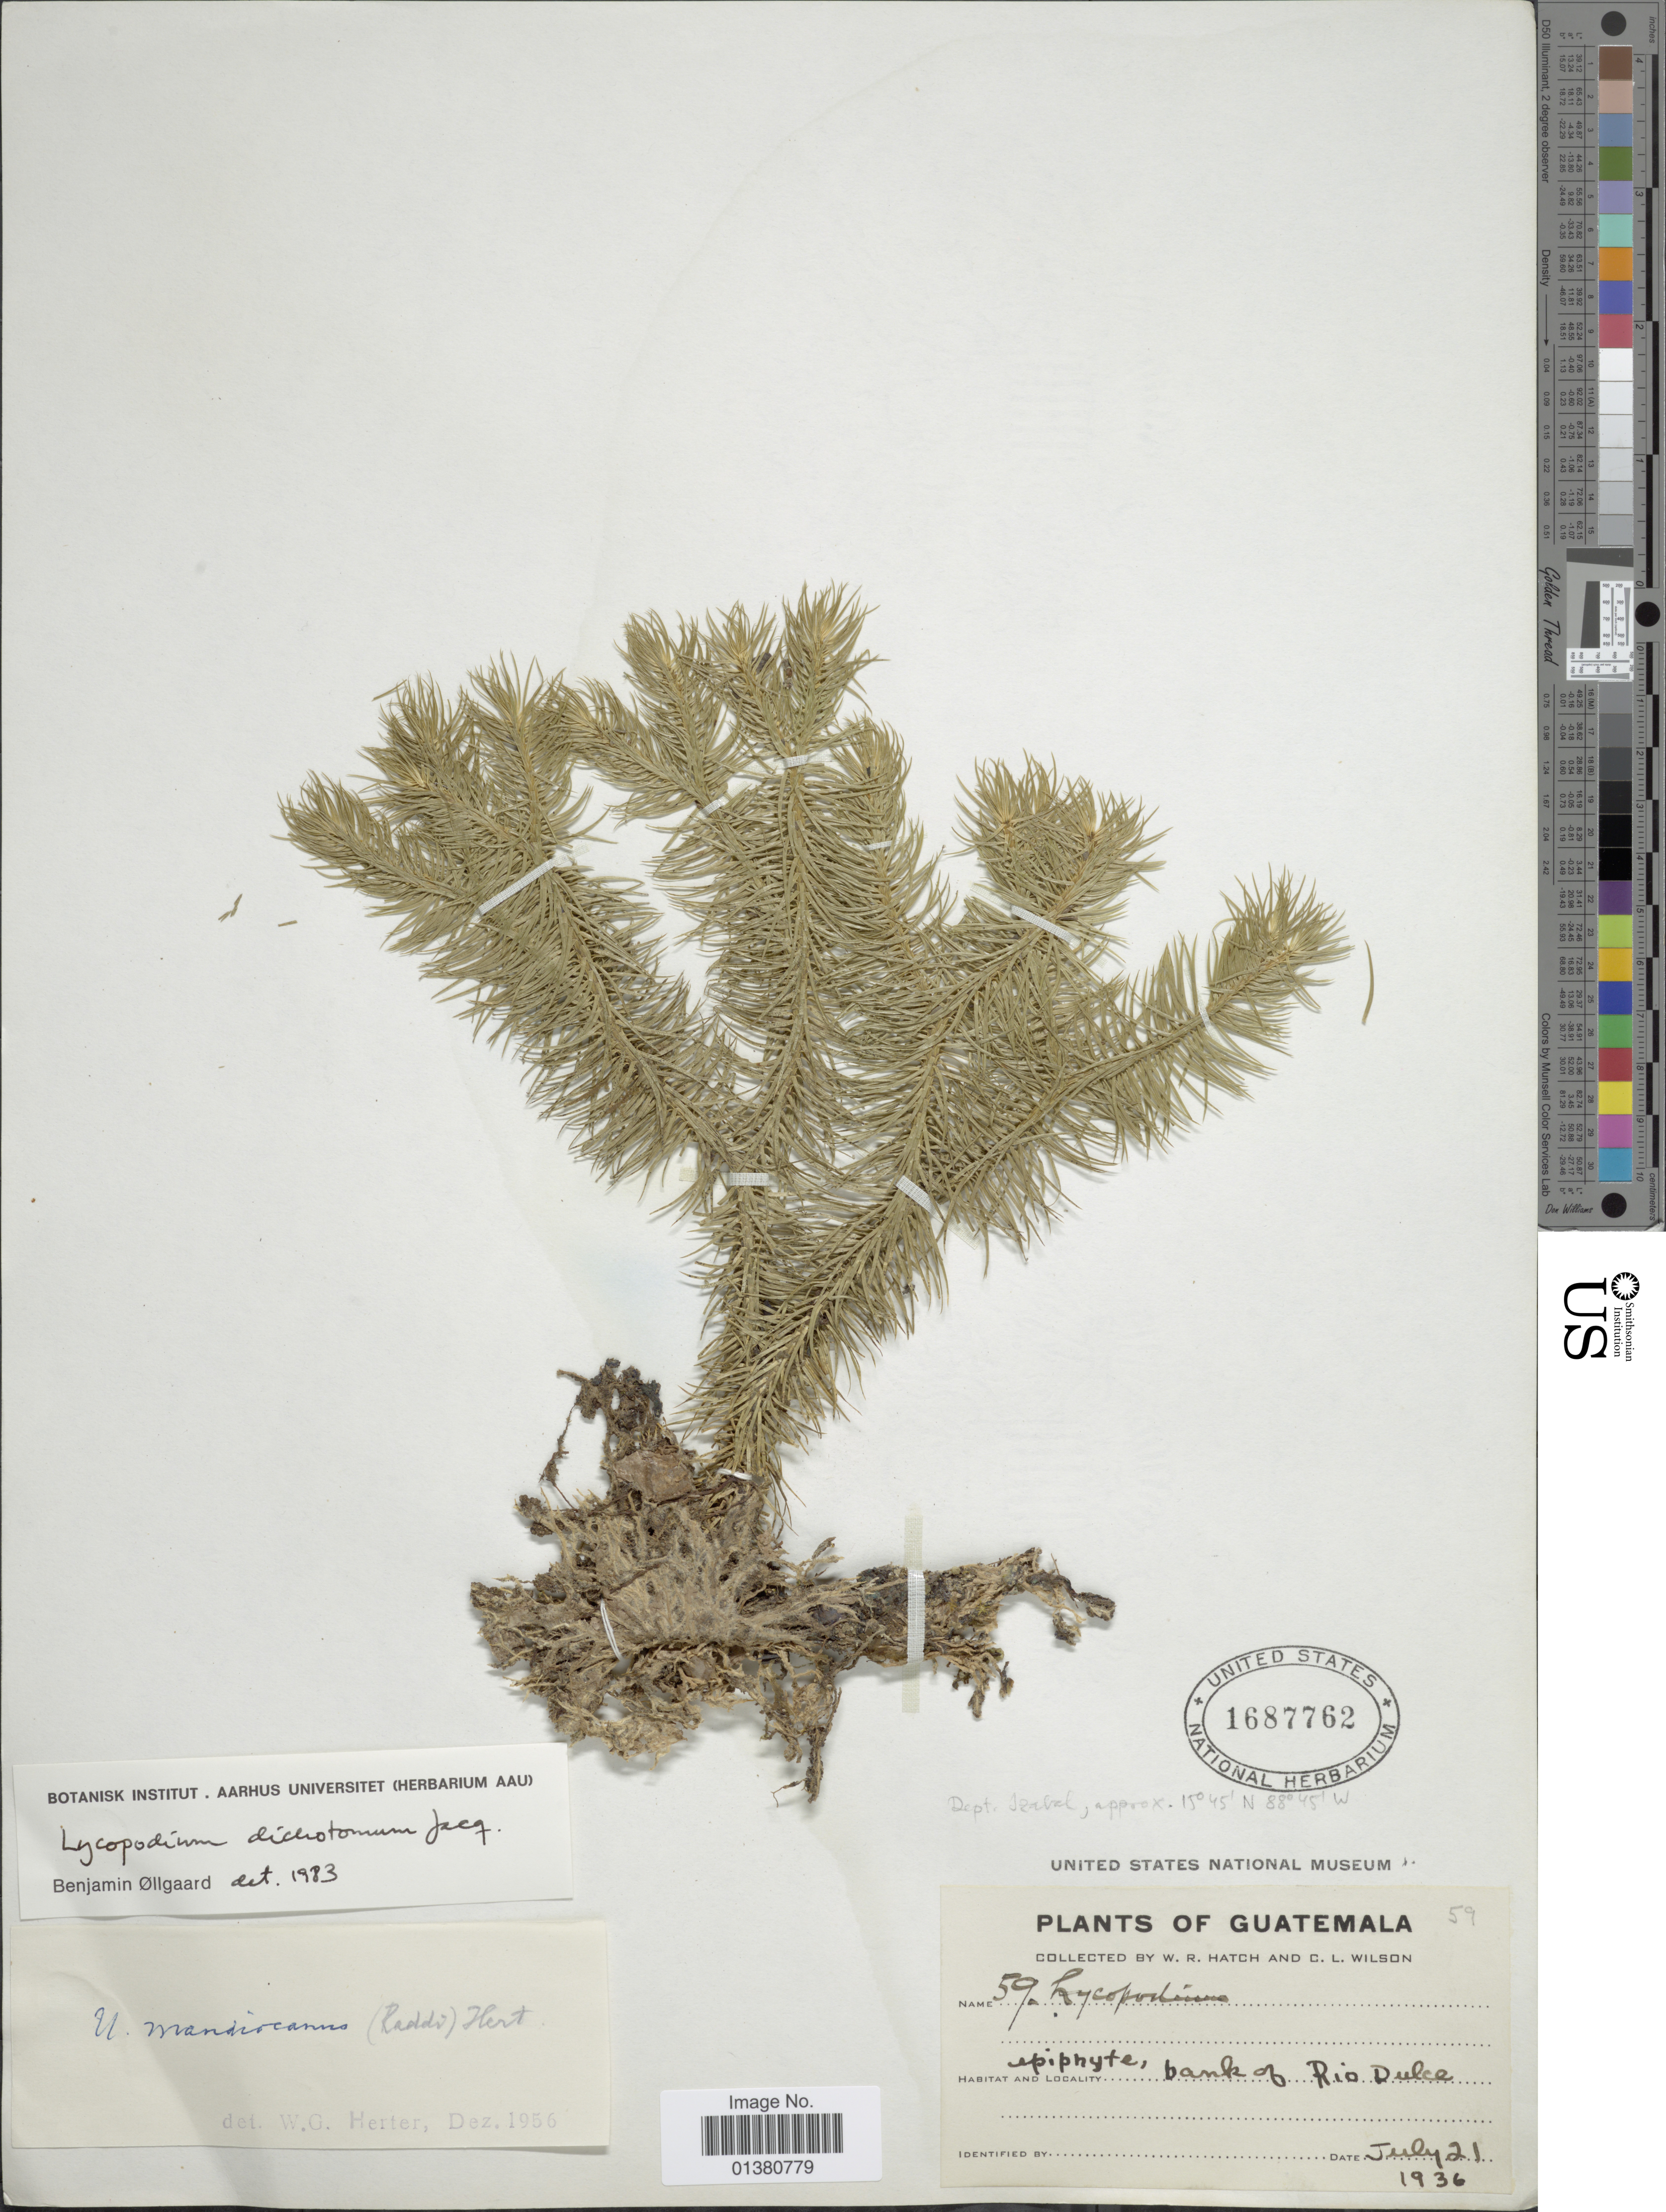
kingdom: Plantae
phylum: Tracheophyta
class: Lycopodiopsida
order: Lycopodiales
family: Lycopodiaceae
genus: Phlegmariurus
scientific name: Phlegmariurus dichotomus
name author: (Jacq.) W.H. Wagner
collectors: W. Hatch & C. L. Wilson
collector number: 59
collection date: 1936-07-21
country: Guatemala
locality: Bank of Rio Dulce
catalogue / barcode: US 1687762